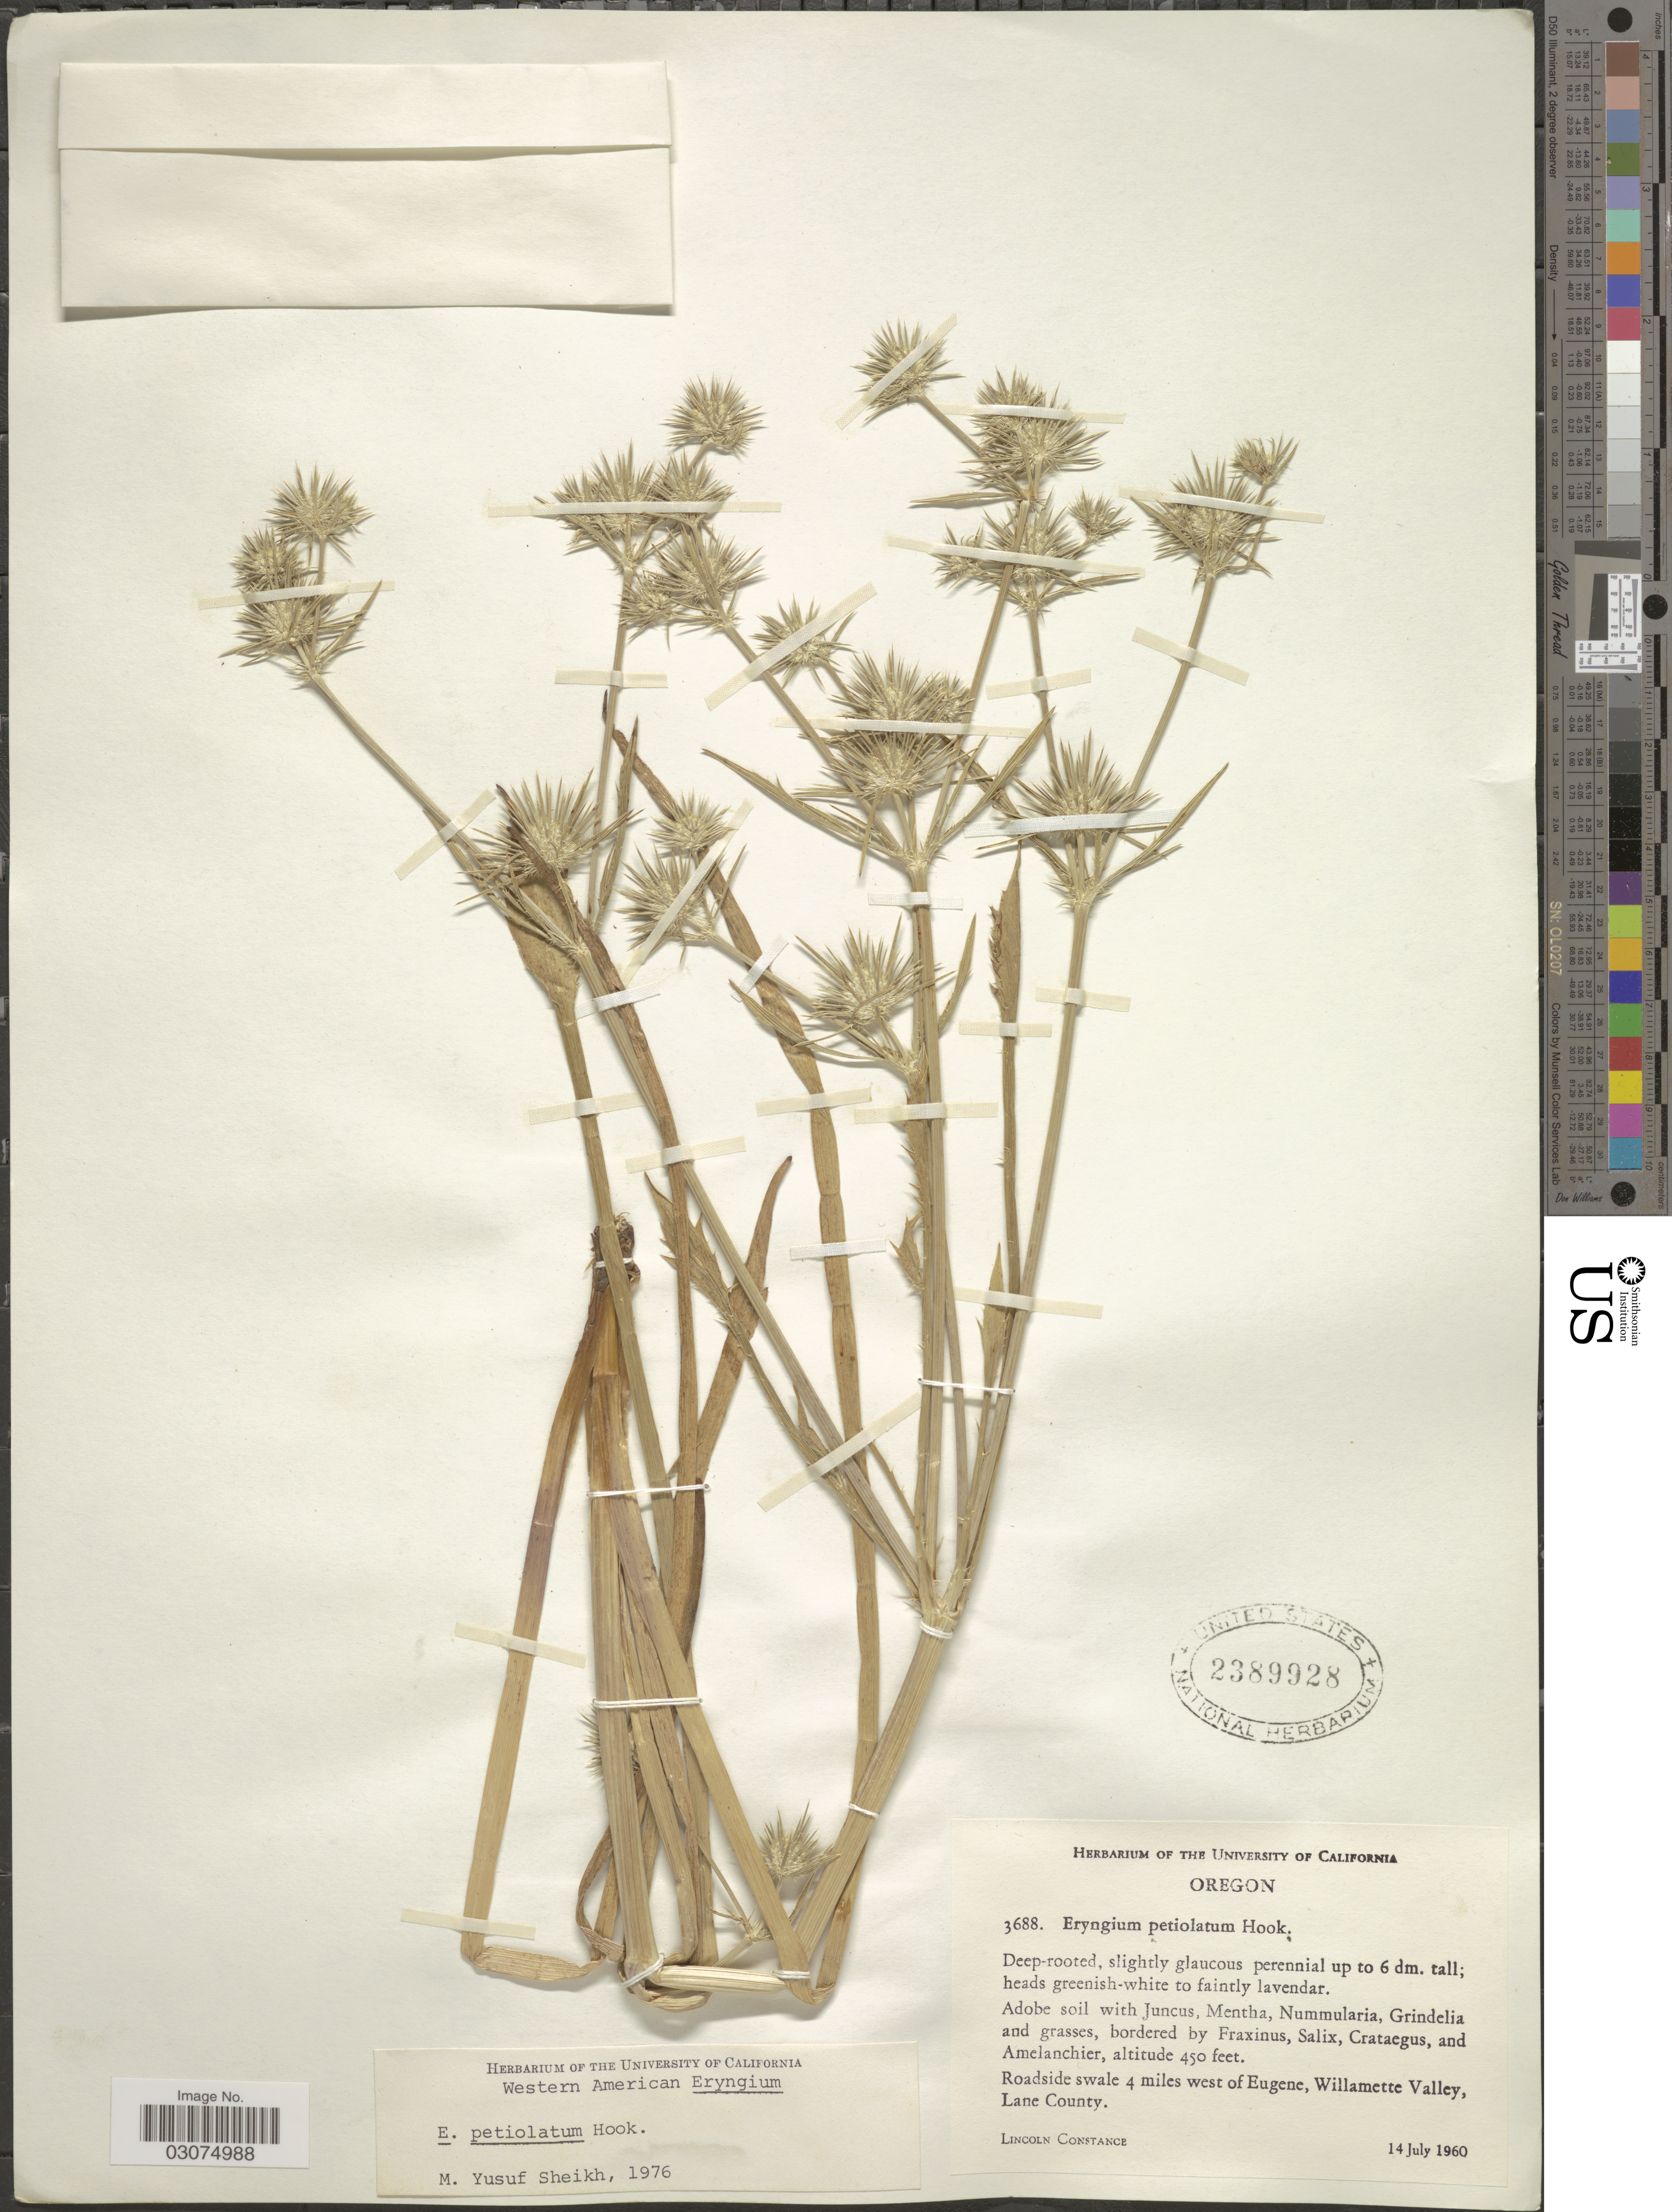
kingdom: Plantae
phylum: Tracheophyta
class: Magnoliopsida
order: Apiales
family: Apiaceae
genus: Eryngium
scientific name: Eryngium petiolatum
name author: Hook.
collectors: L. Constance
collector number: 3688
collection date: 1960-07-14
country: United States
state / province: Oregon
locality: Roadside swale 4 miles west of Eugene, Willamette Valley, Lane County.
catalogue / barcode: US 2389928